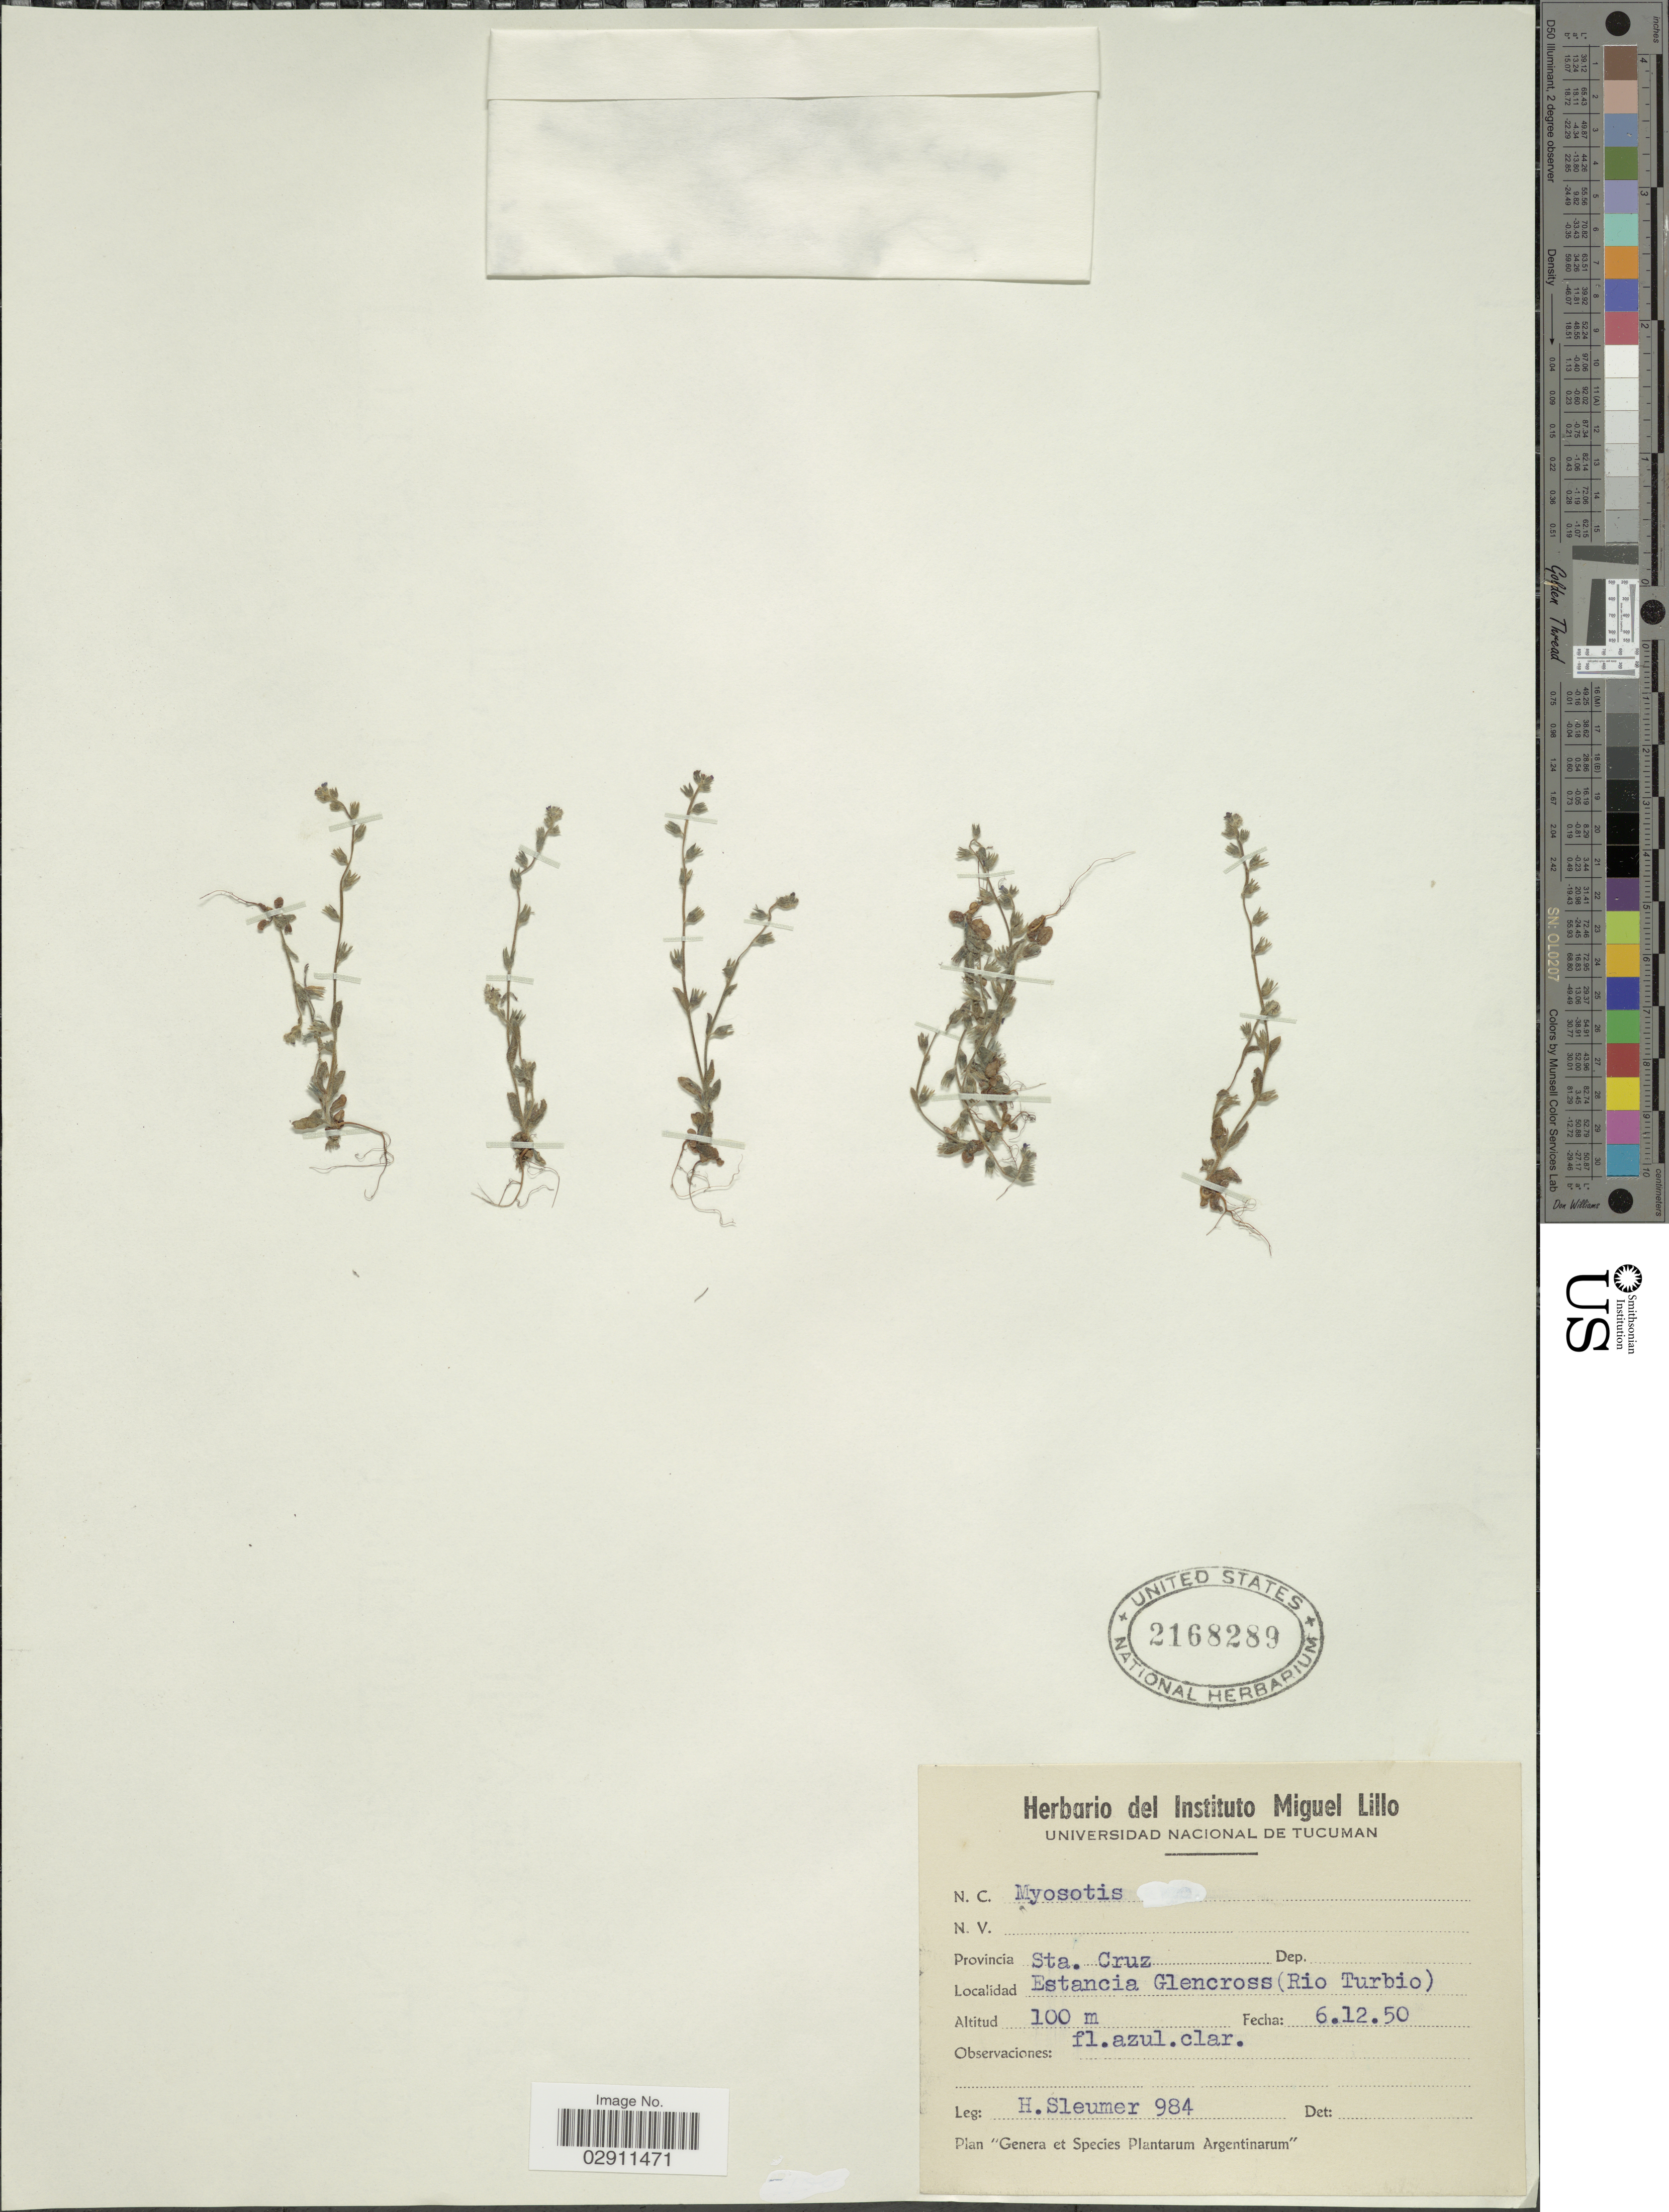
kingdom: Plantae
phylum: Tracheophyta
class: Magnoliopsida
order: Boraginales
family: Boraginaceae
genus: Myosotis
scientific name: Myosotis sp.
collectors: H. O. Sleumer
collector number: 984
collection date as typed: Transcribed d/m/y: 6/12/50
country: Argentina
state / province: Santa Cruz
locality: Provincia Sta. Cruz, Estancia Glencross (Rio Turbio).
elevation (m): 100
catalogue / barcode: US 2168289